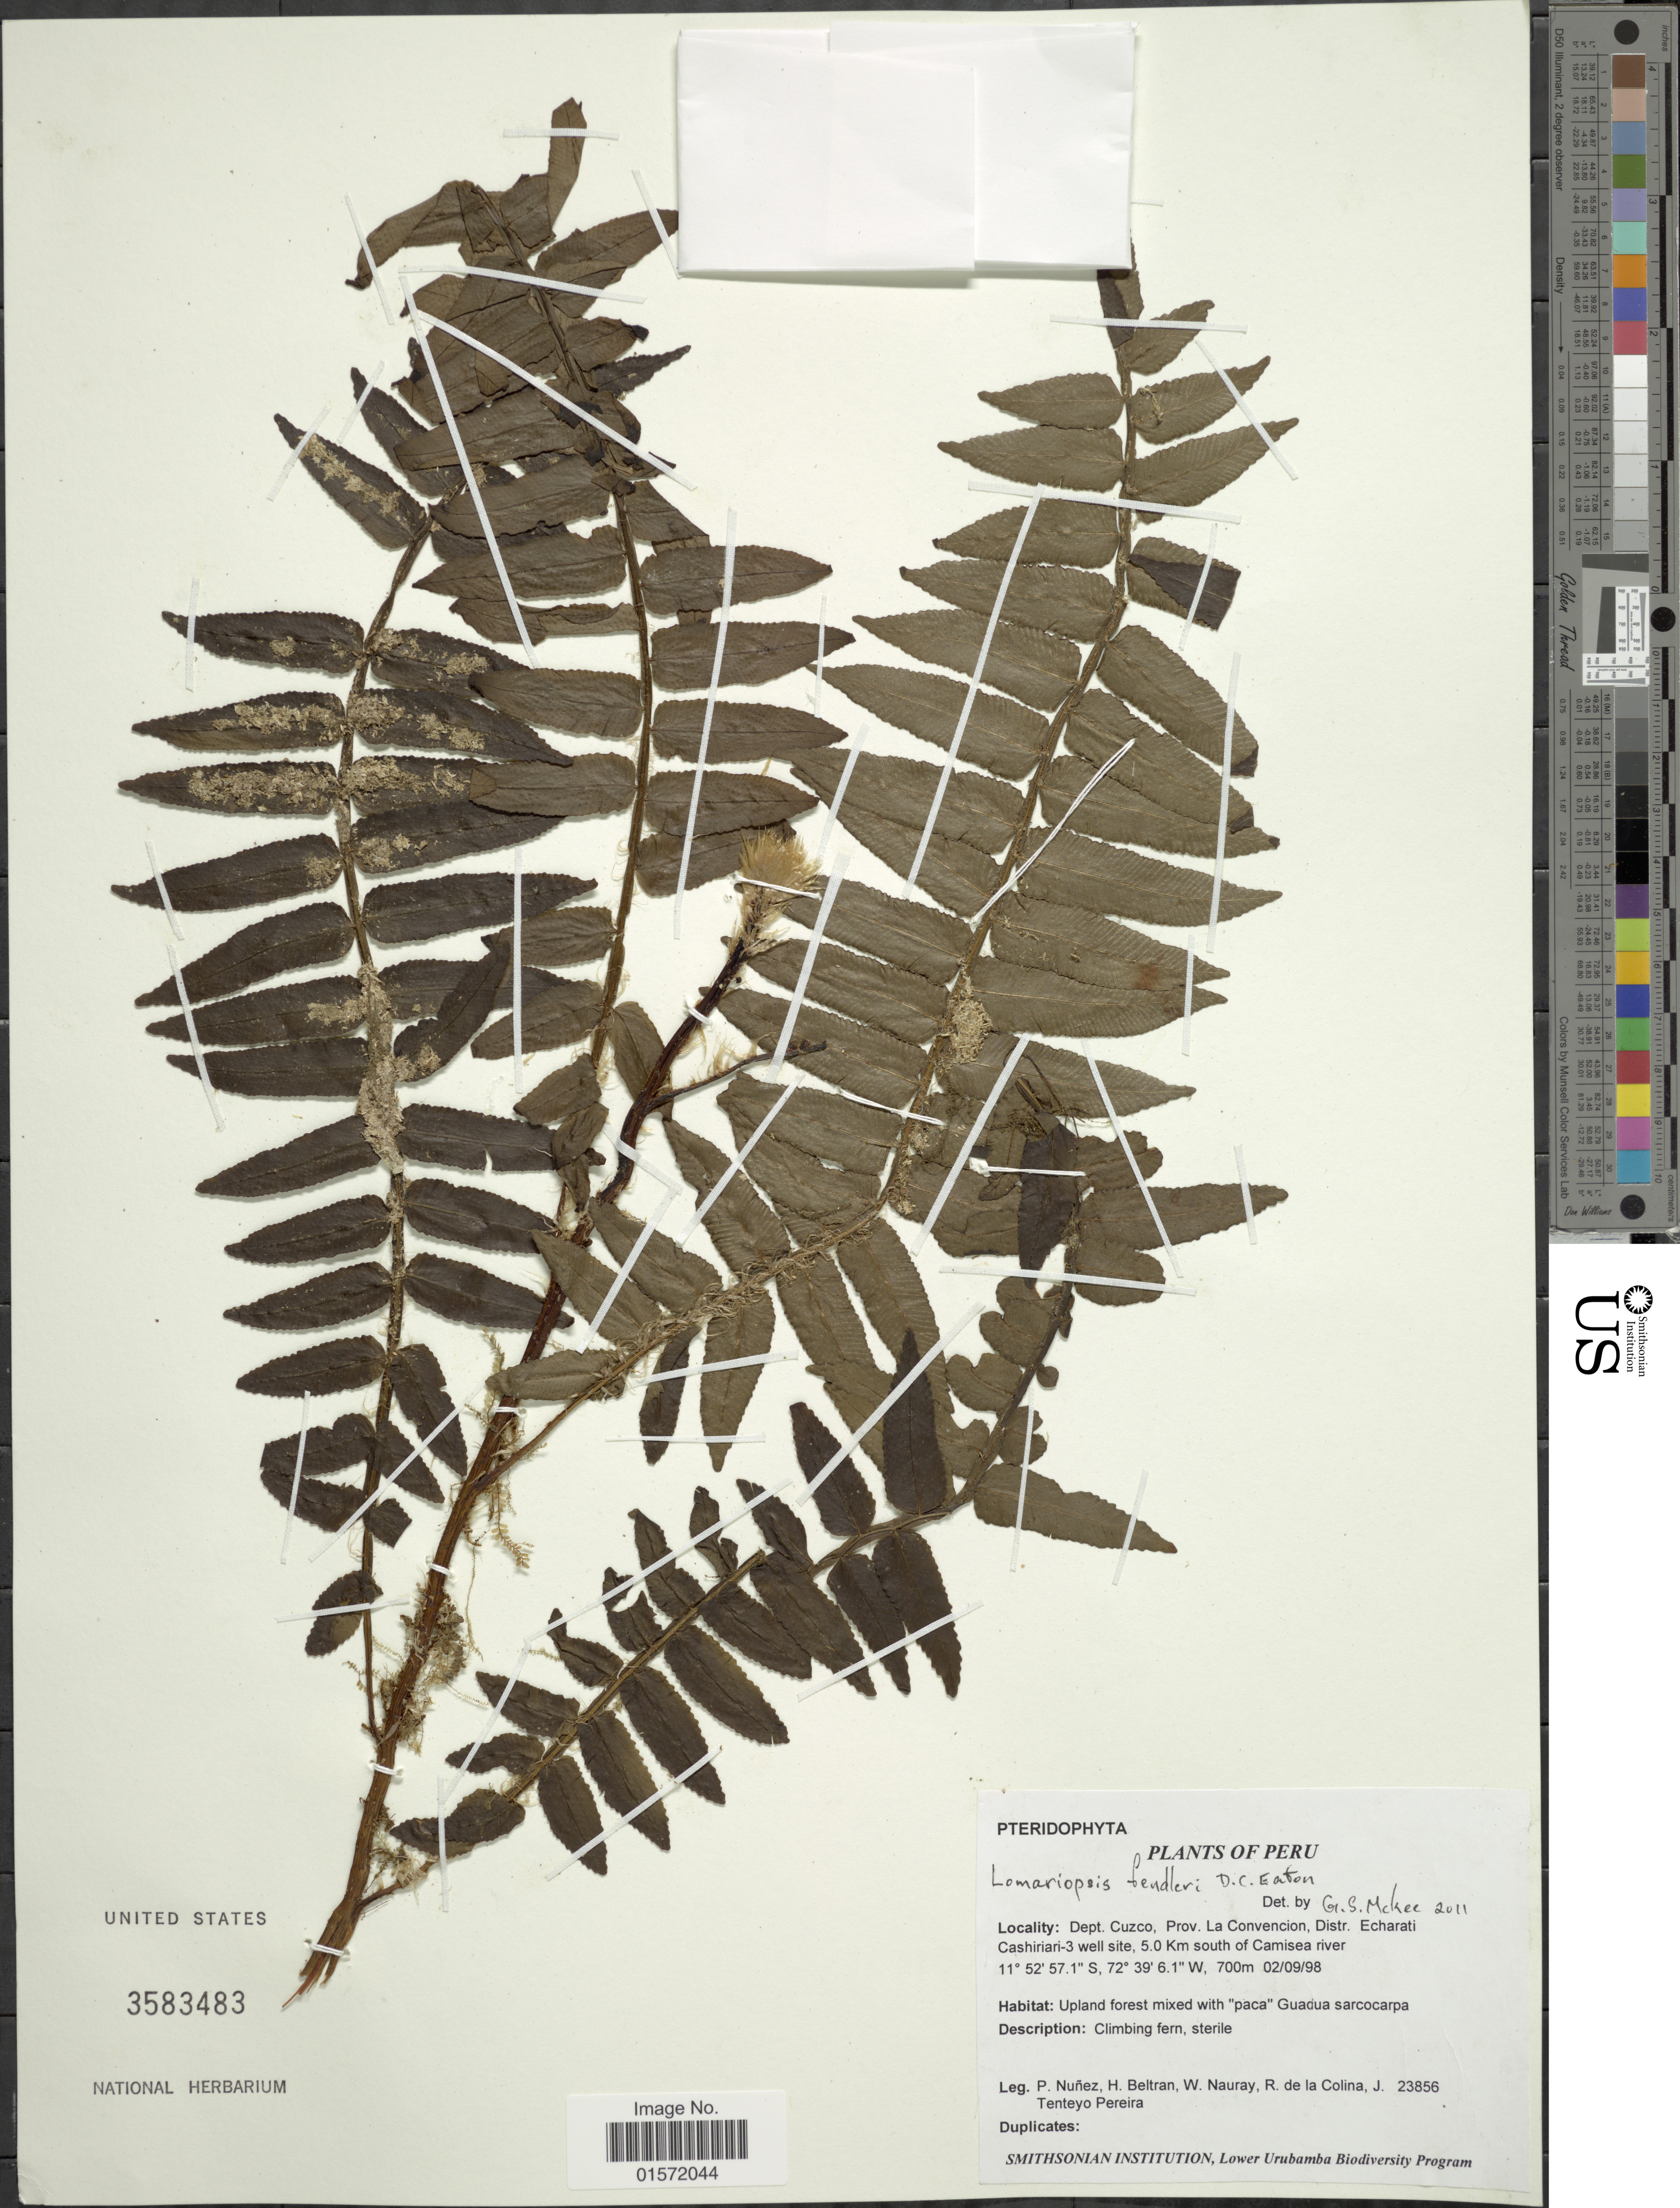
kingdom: Plantae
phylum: Tracheophyta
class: Polypodiopsida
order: Polypodiales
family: Lomariopsidaceae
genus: Lomariopsis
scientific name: Lomariopsis fendleri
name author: D.C. Eaton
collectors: P. Nuñez V., H. Beltran, W. Nauray, R. Colina & J. Tenteyo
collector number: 23856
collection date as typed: Transcribed d/m/y: 2/9/98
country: Peru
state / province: Cusco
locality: Prov. La Convencion, Distr. Echarati Cashiriari-3 well site, 5.0 Km south of Camisea river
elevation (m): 700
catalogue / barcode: US 3583483